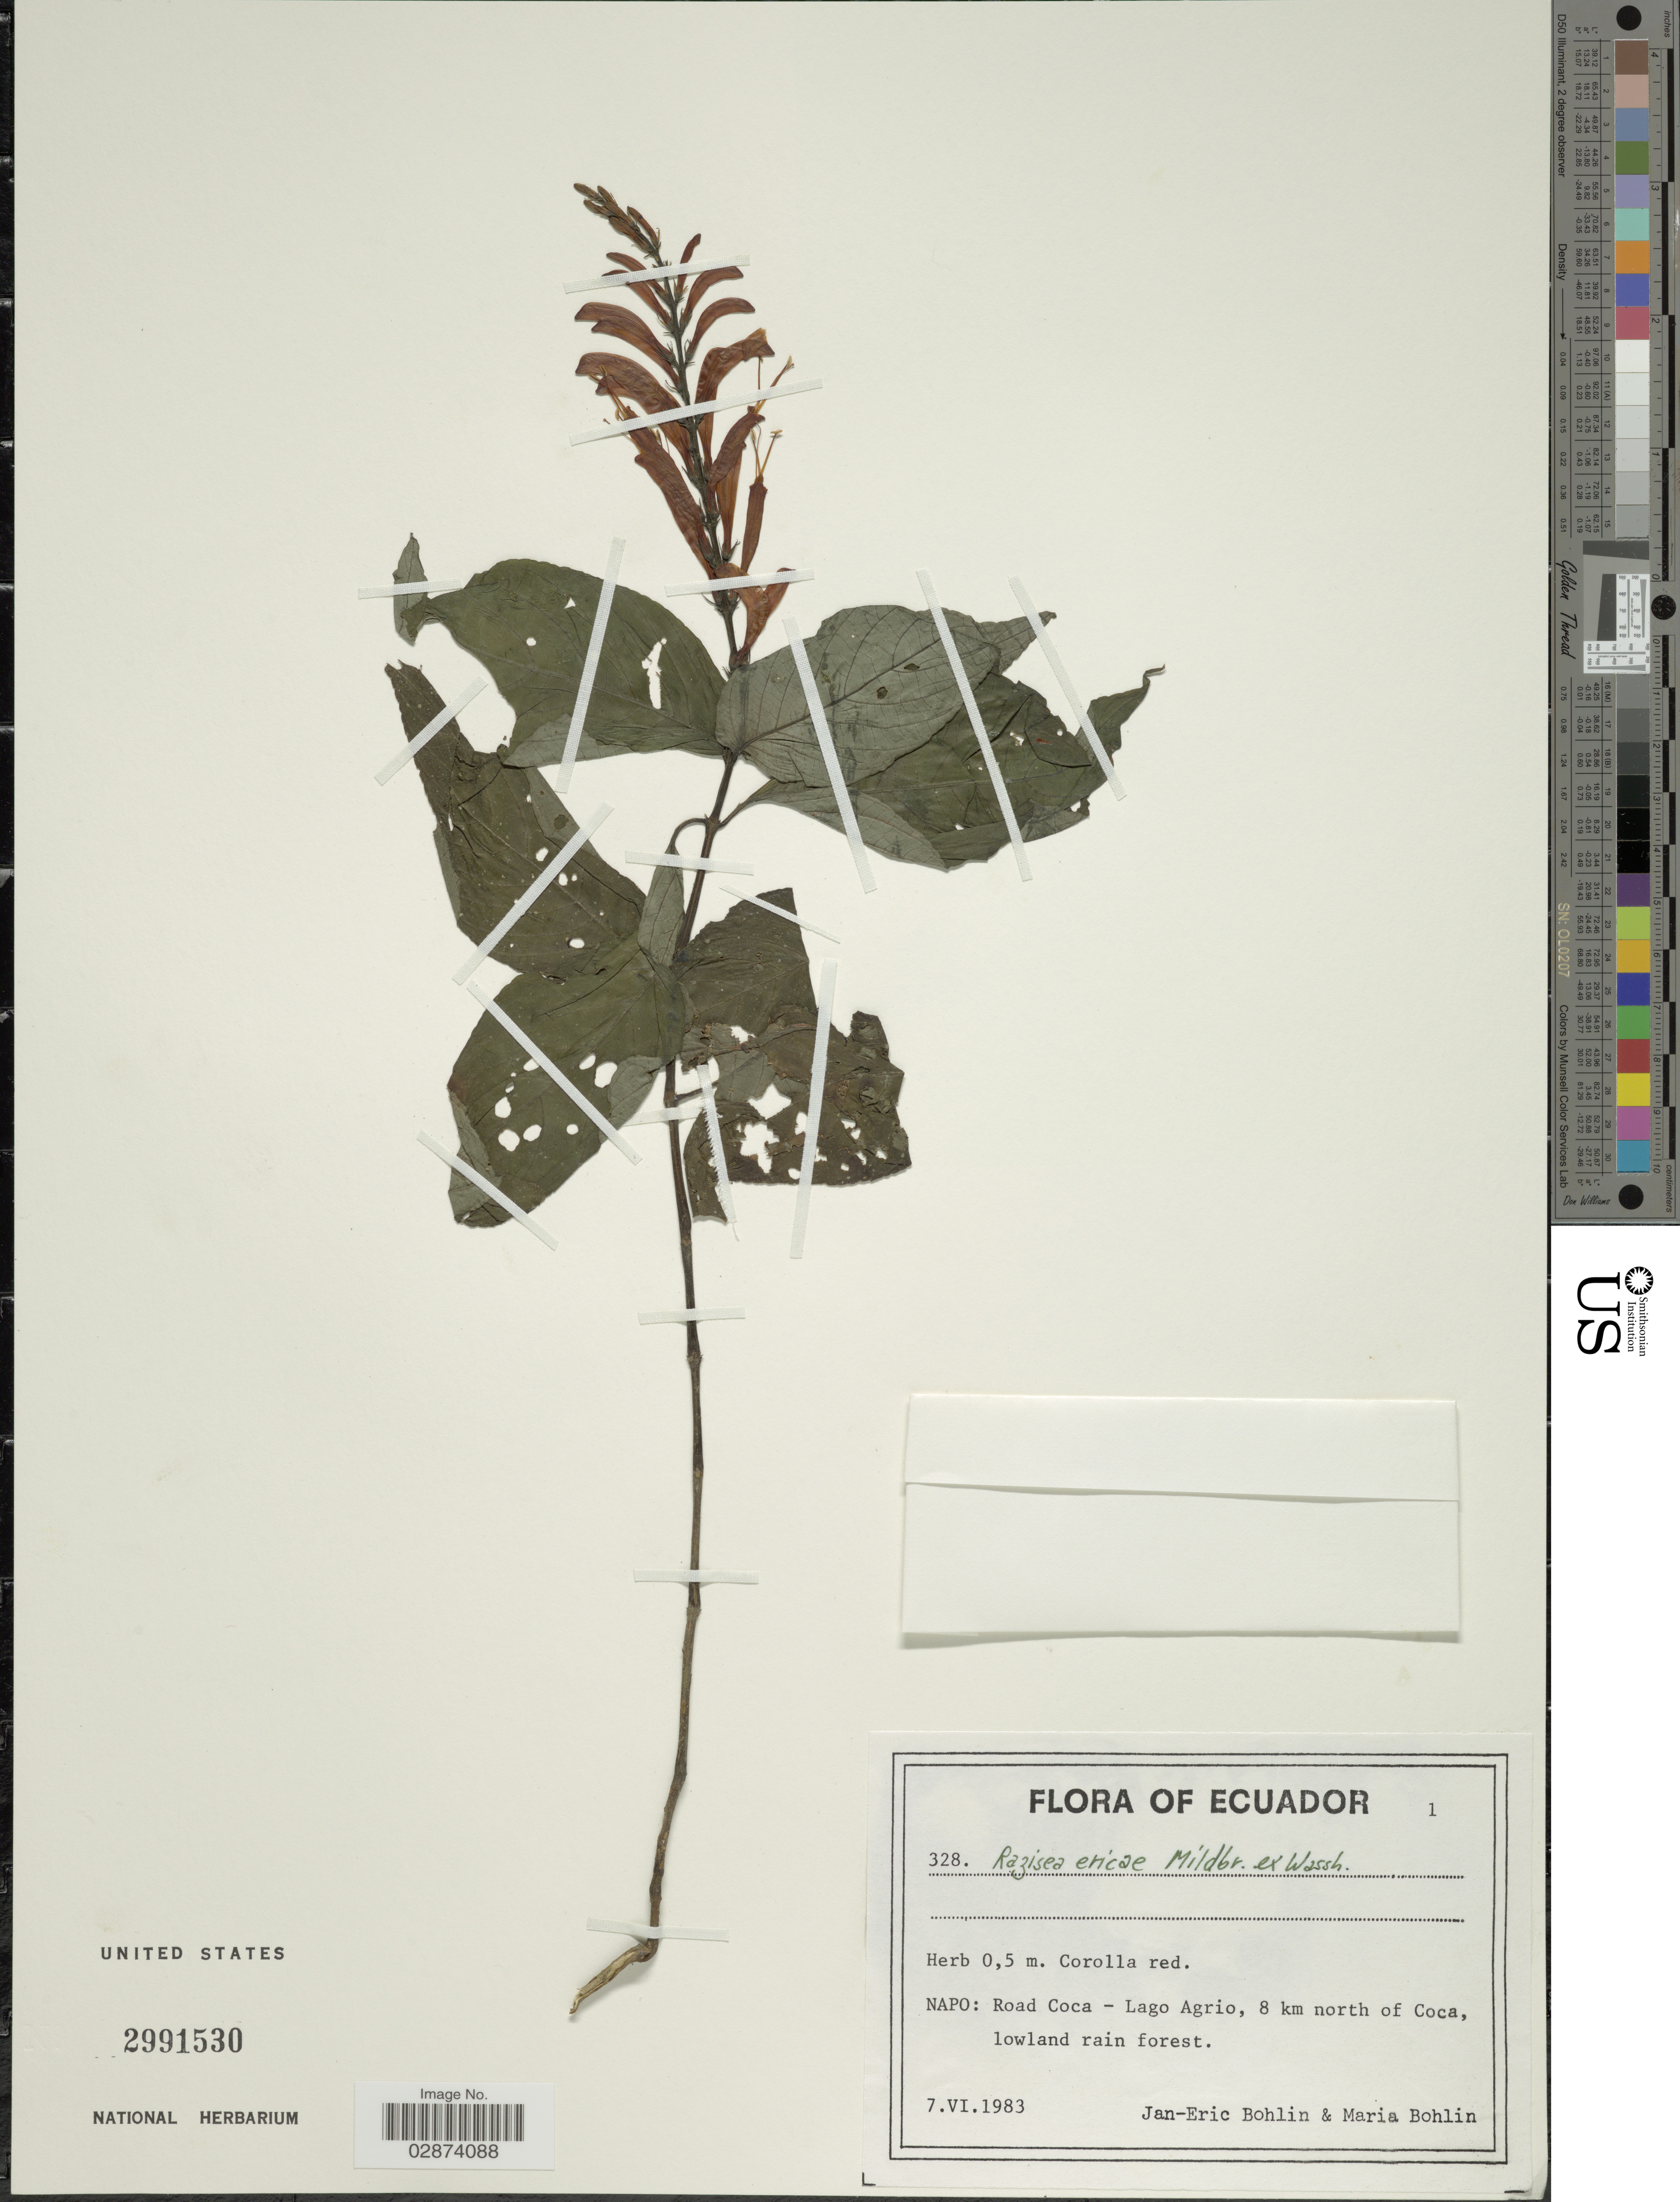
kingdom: Plantae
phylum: Tracheophyta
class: Magnoliopsida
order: Lamiales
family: Acanthaceae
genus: Razisea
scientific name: Razisea ericae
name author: Mildbr. ex Wassh.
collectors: J. Bohlin & M. Bohlin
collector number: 328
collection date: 1983-06-07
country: Ecuador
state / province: Napo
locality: Road Coca - Lago Agrio, 8 km north of Coca.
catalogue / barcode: US 2991530